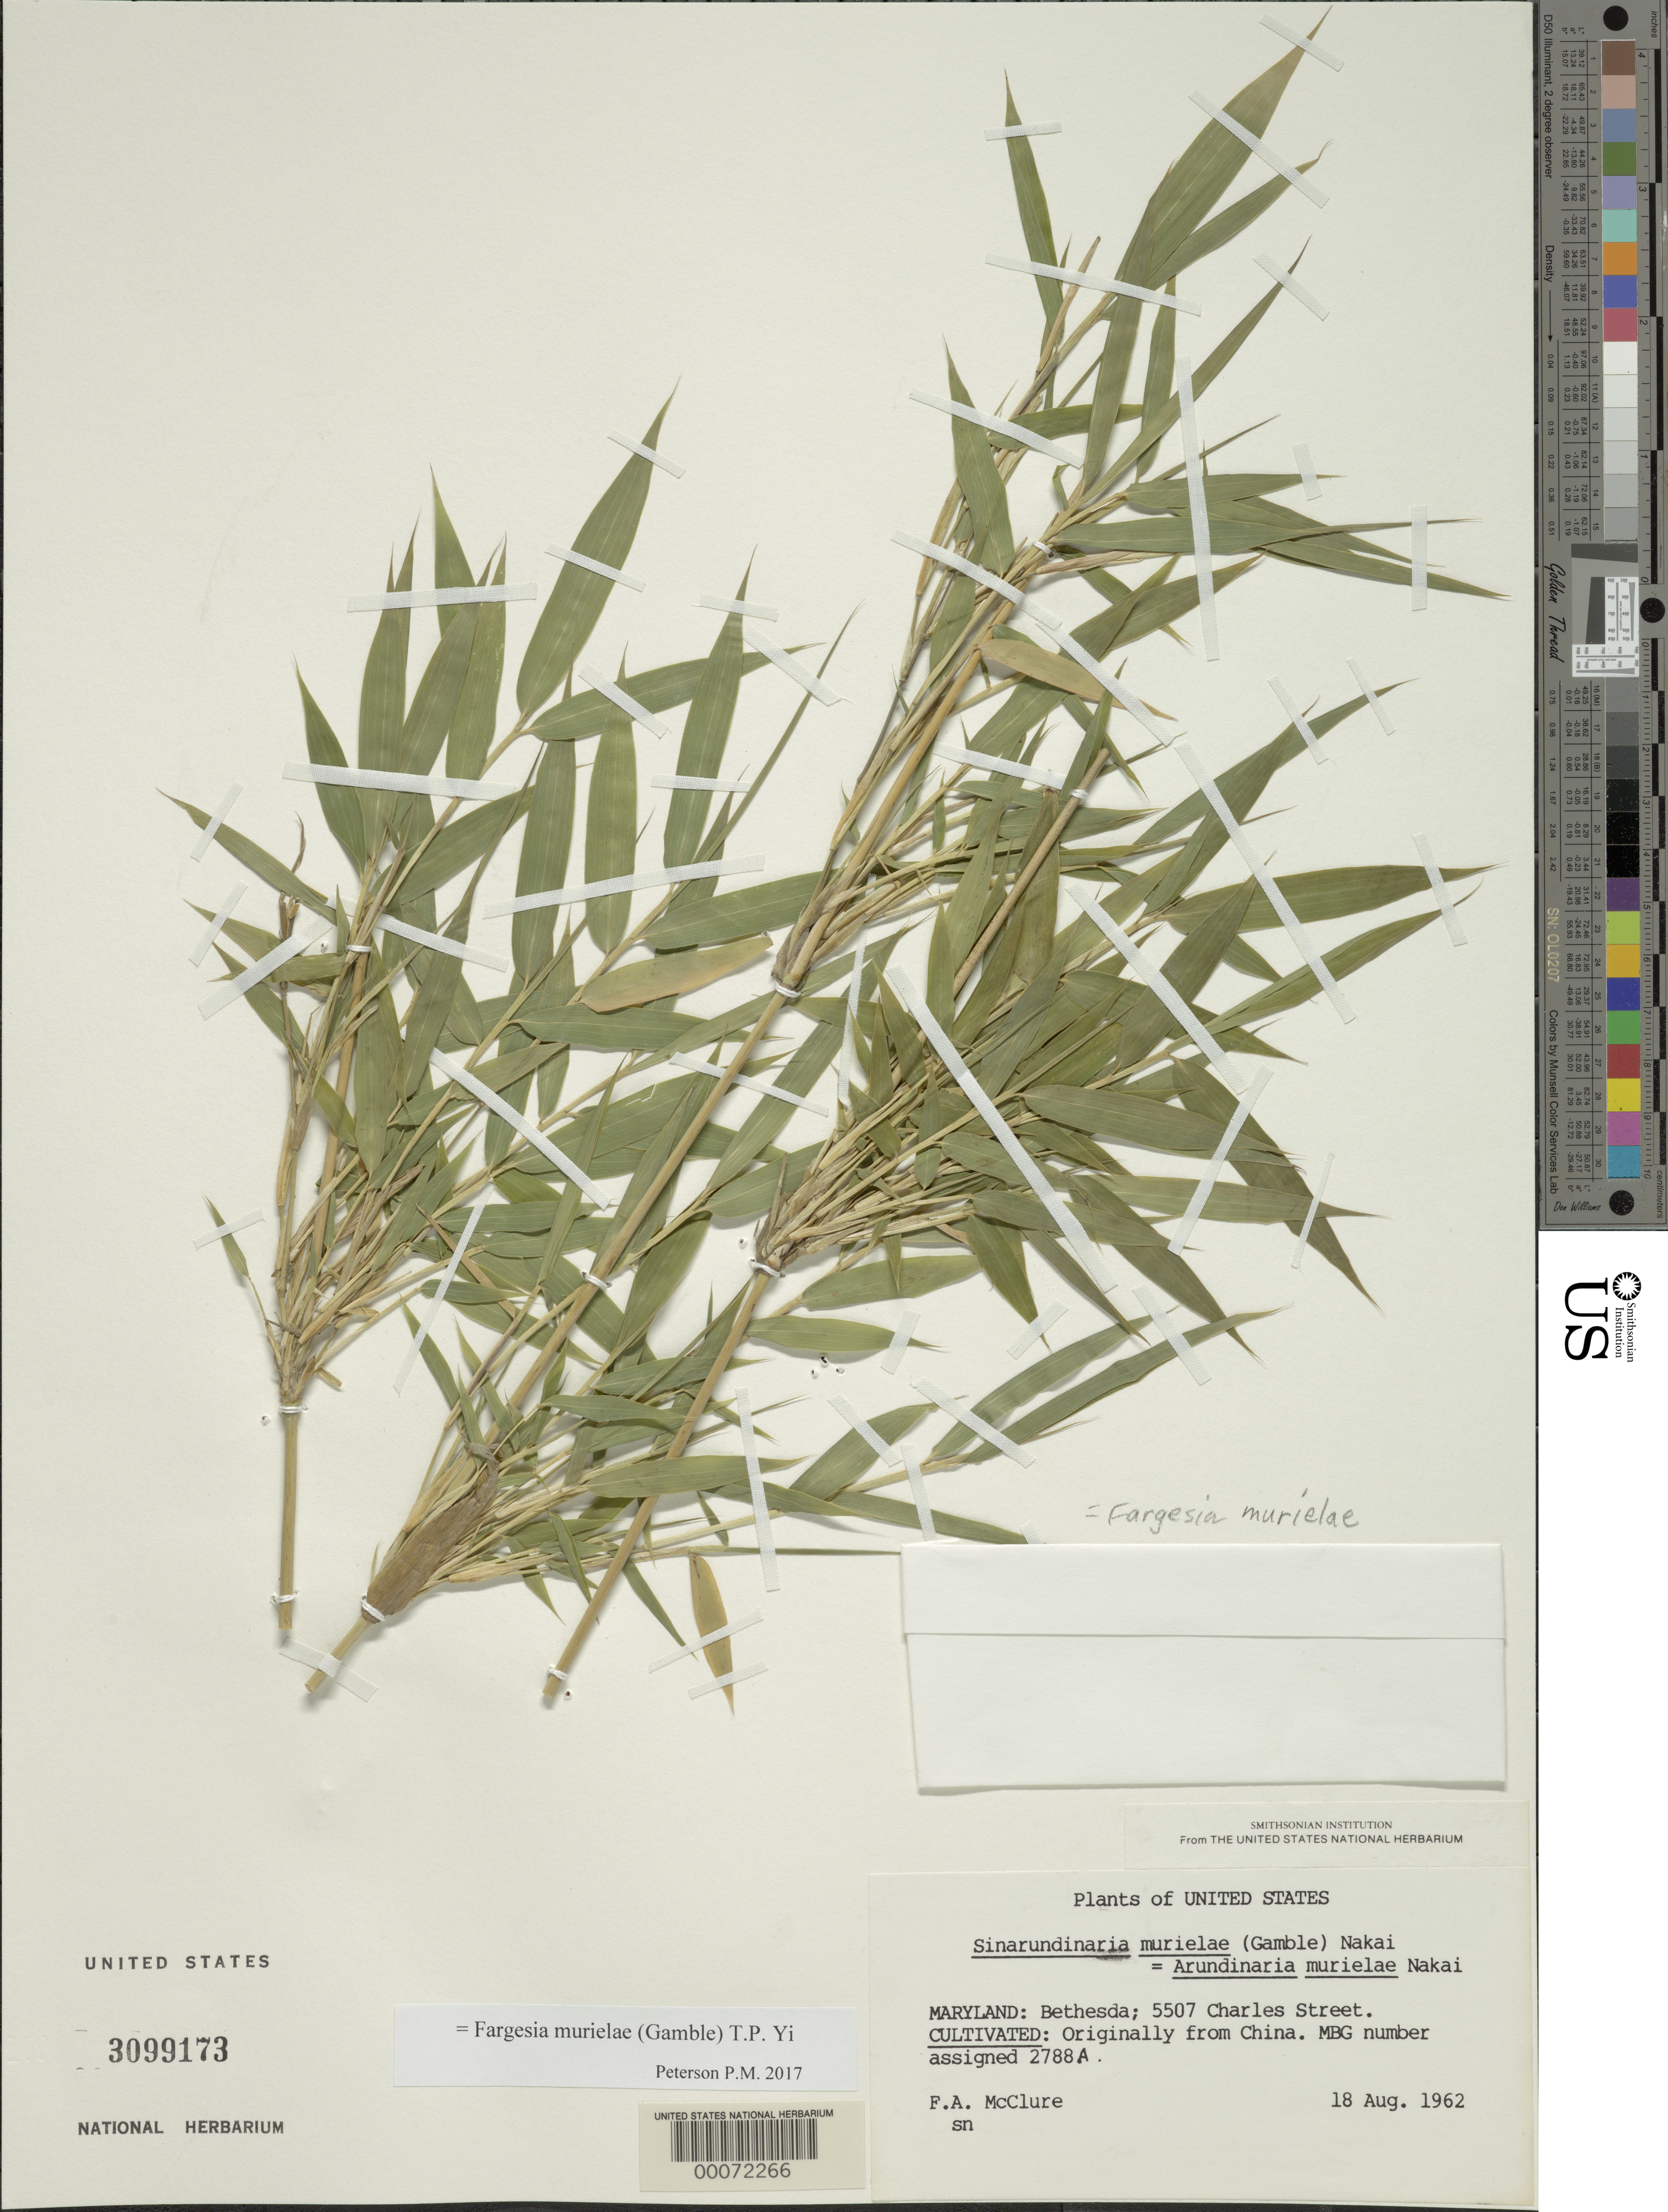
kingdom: Plantae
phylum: Tracheophyta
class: Liliopsida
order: Poales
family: Poaceae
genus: Fargesia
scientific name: Fargesia murielae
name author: (Gamble) T.P. Yi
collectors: F. A. McClure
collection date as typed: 18 Aug 1962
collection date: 1962-08-18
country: United States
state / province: Maryland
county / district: Montgomery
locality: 5507 Charles Street, Bethesda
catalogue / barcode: US 3099173